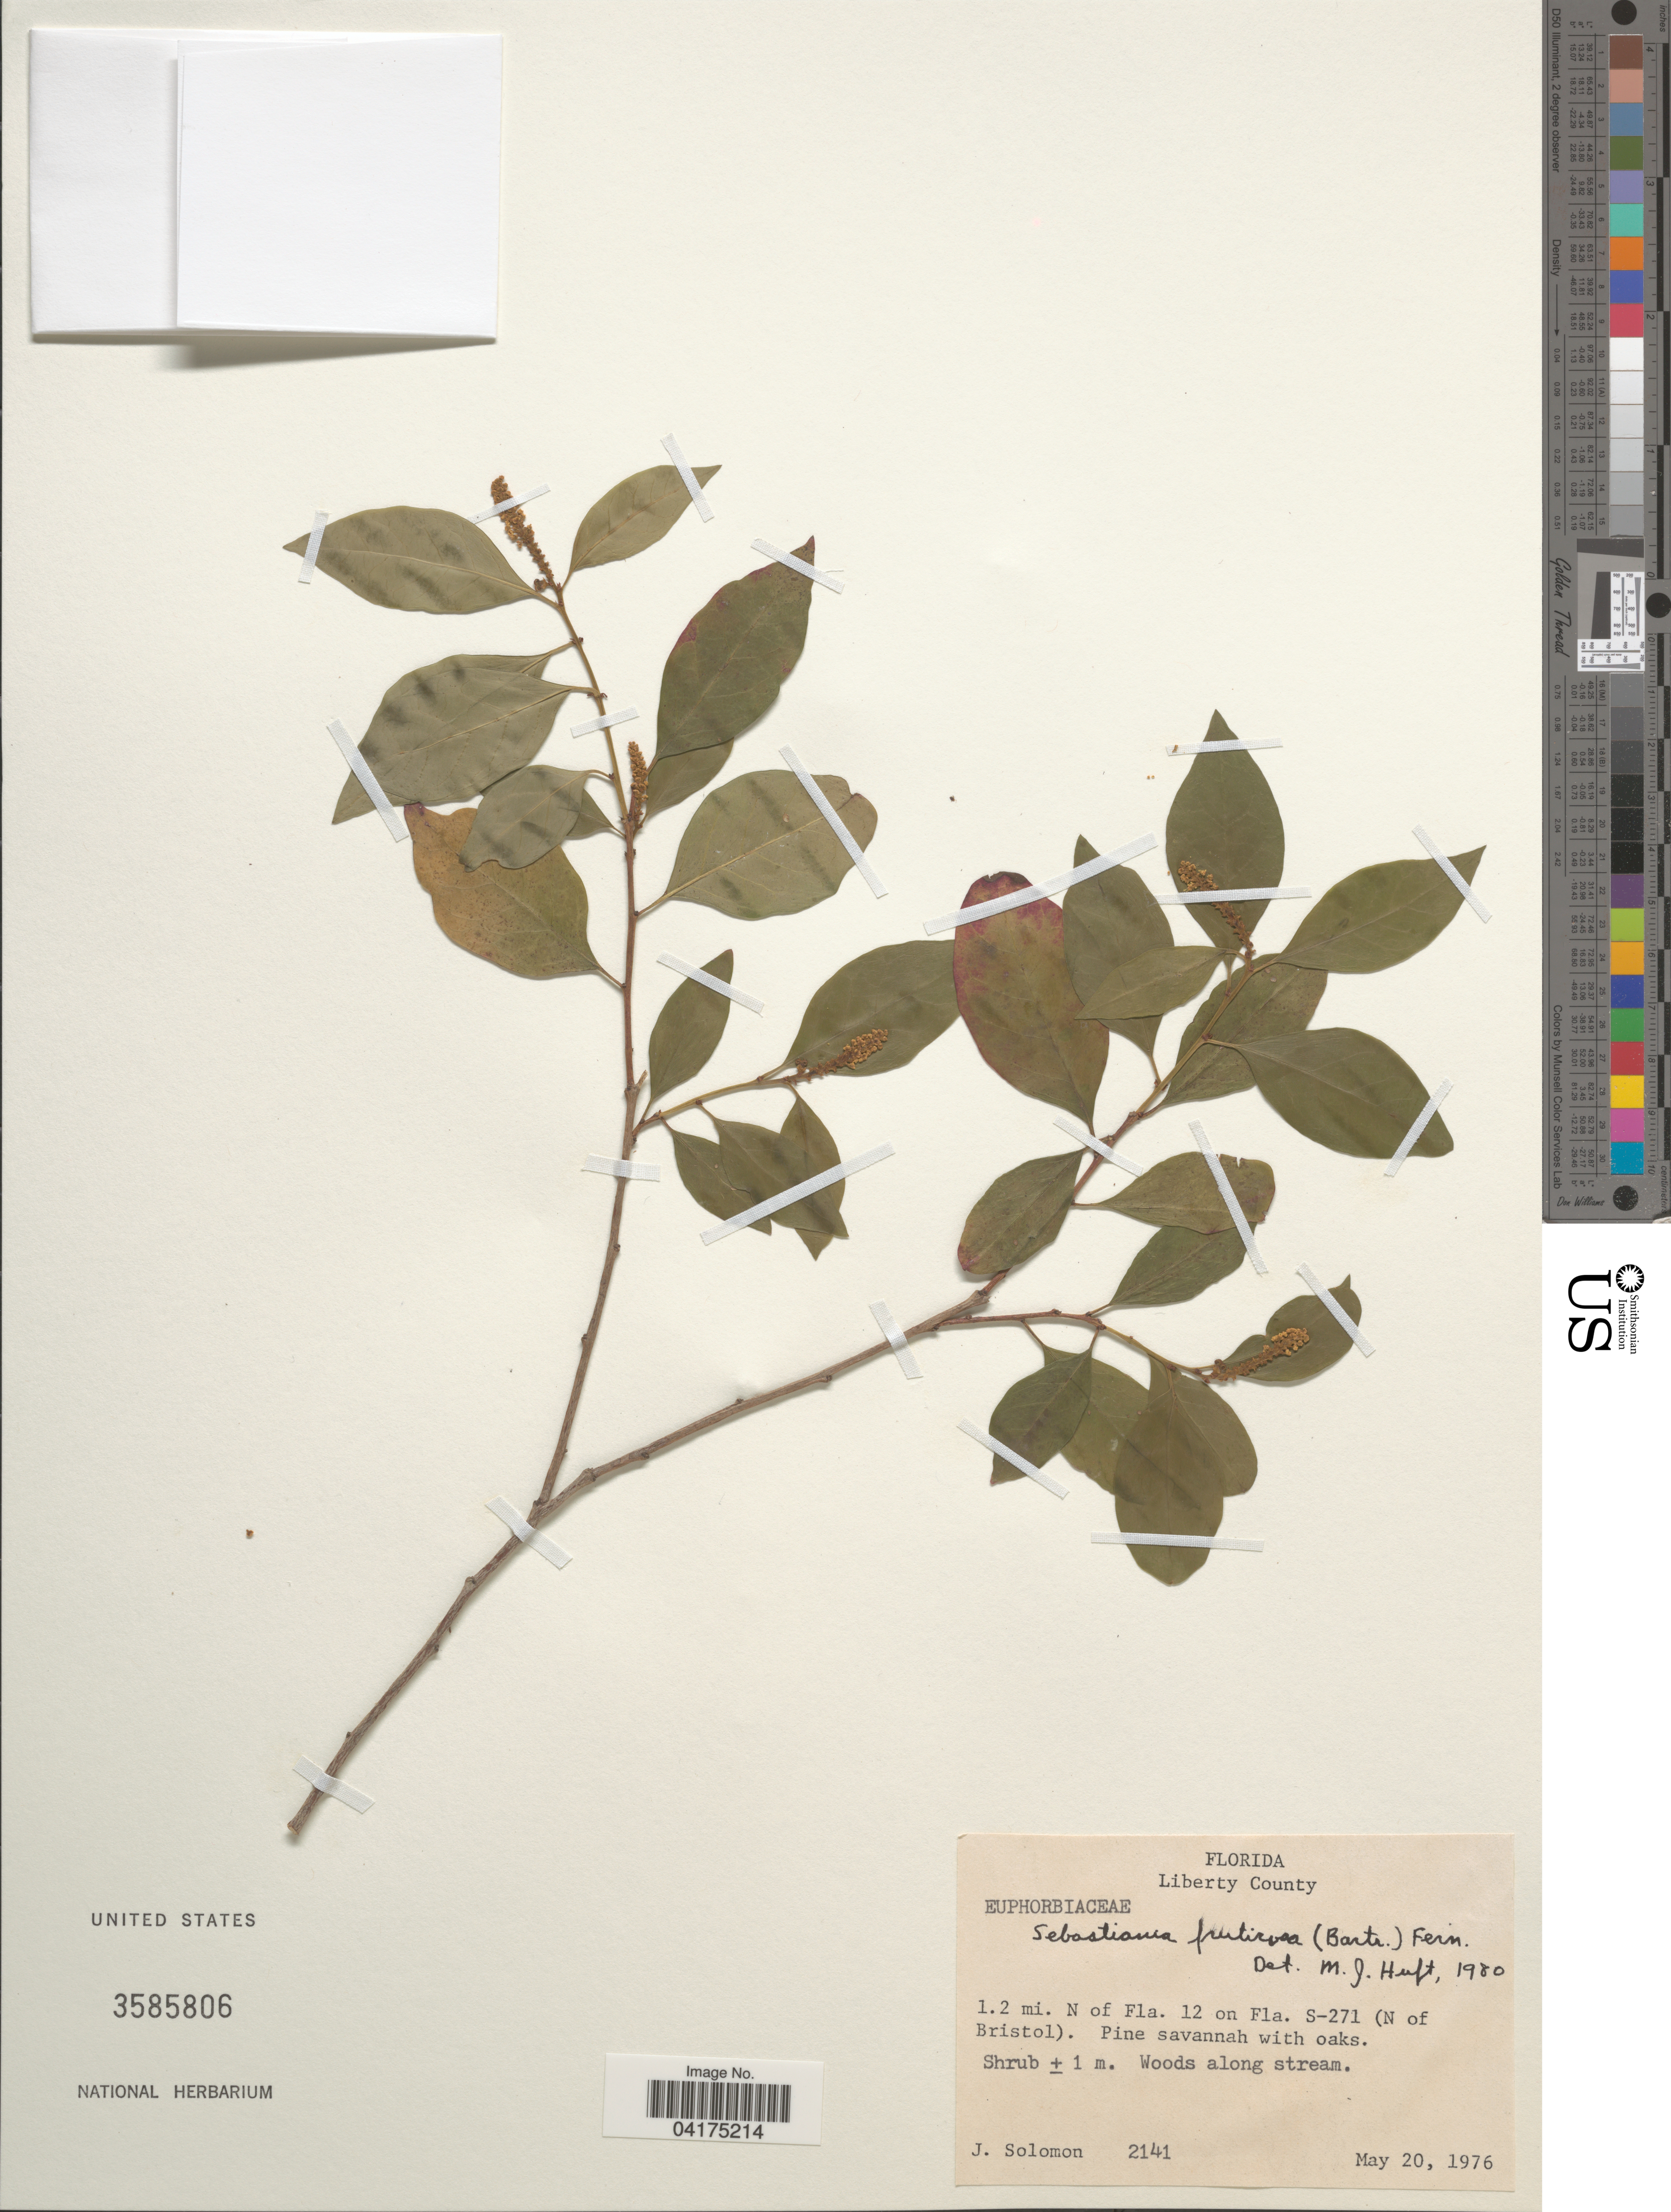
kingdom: Plantae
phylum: Tracheophyta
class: Magnoliopsida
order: Malpighiales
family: Euphorbiaceae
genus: Sebastiania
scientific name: Sebastiania fruticosa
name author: (Bartram) Fernald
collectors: J. C. Solomon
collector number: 2141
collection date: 1976-05-20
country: United States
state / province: Florida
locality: Liberty County. 1.2 mi. N of Fla. 12 on Fla. S-271 (N of Bristol).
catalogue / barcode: US 3585806